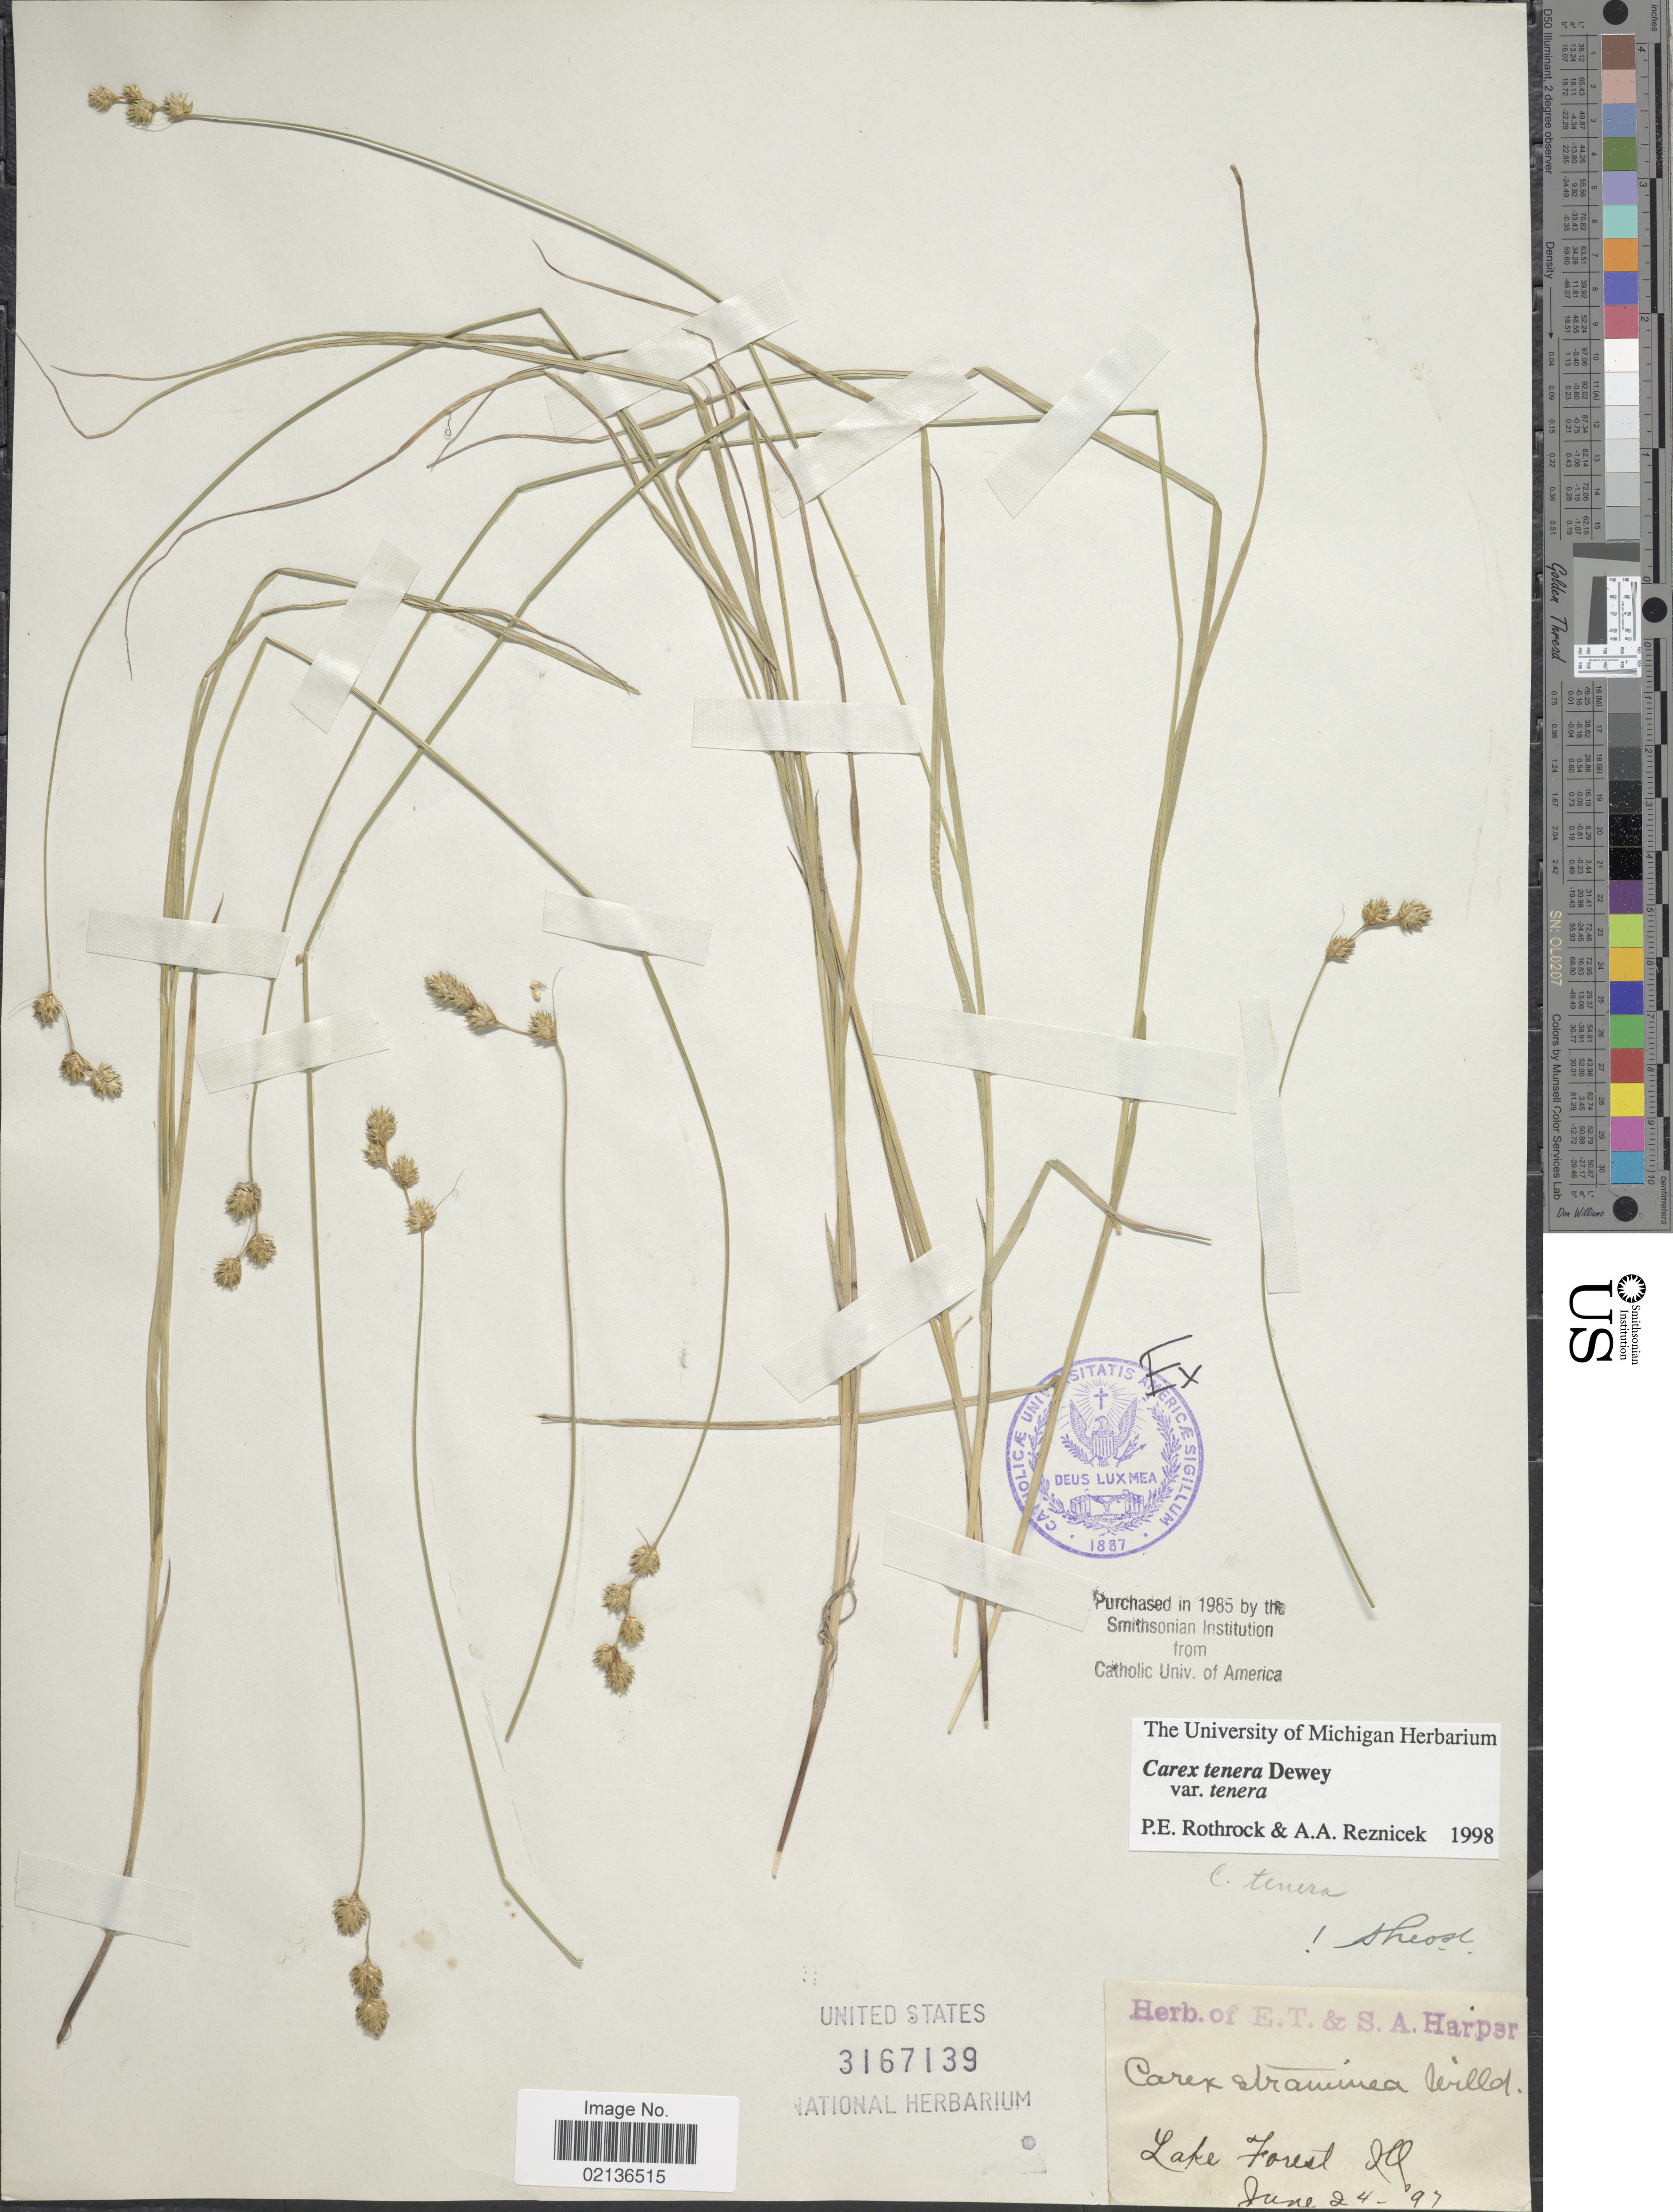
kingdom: Plantae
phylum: Tracheophyta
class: Liliopsida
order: Poales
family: Cyperaceae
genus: Carex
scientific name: Carex tenera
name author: Dewey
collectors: ex herb. E. T. & S. A. Harper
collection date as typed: Transcribed d/m/y: 24/6/97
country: United States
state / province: Illinois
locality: Lake Forest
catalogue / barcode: US 3167139